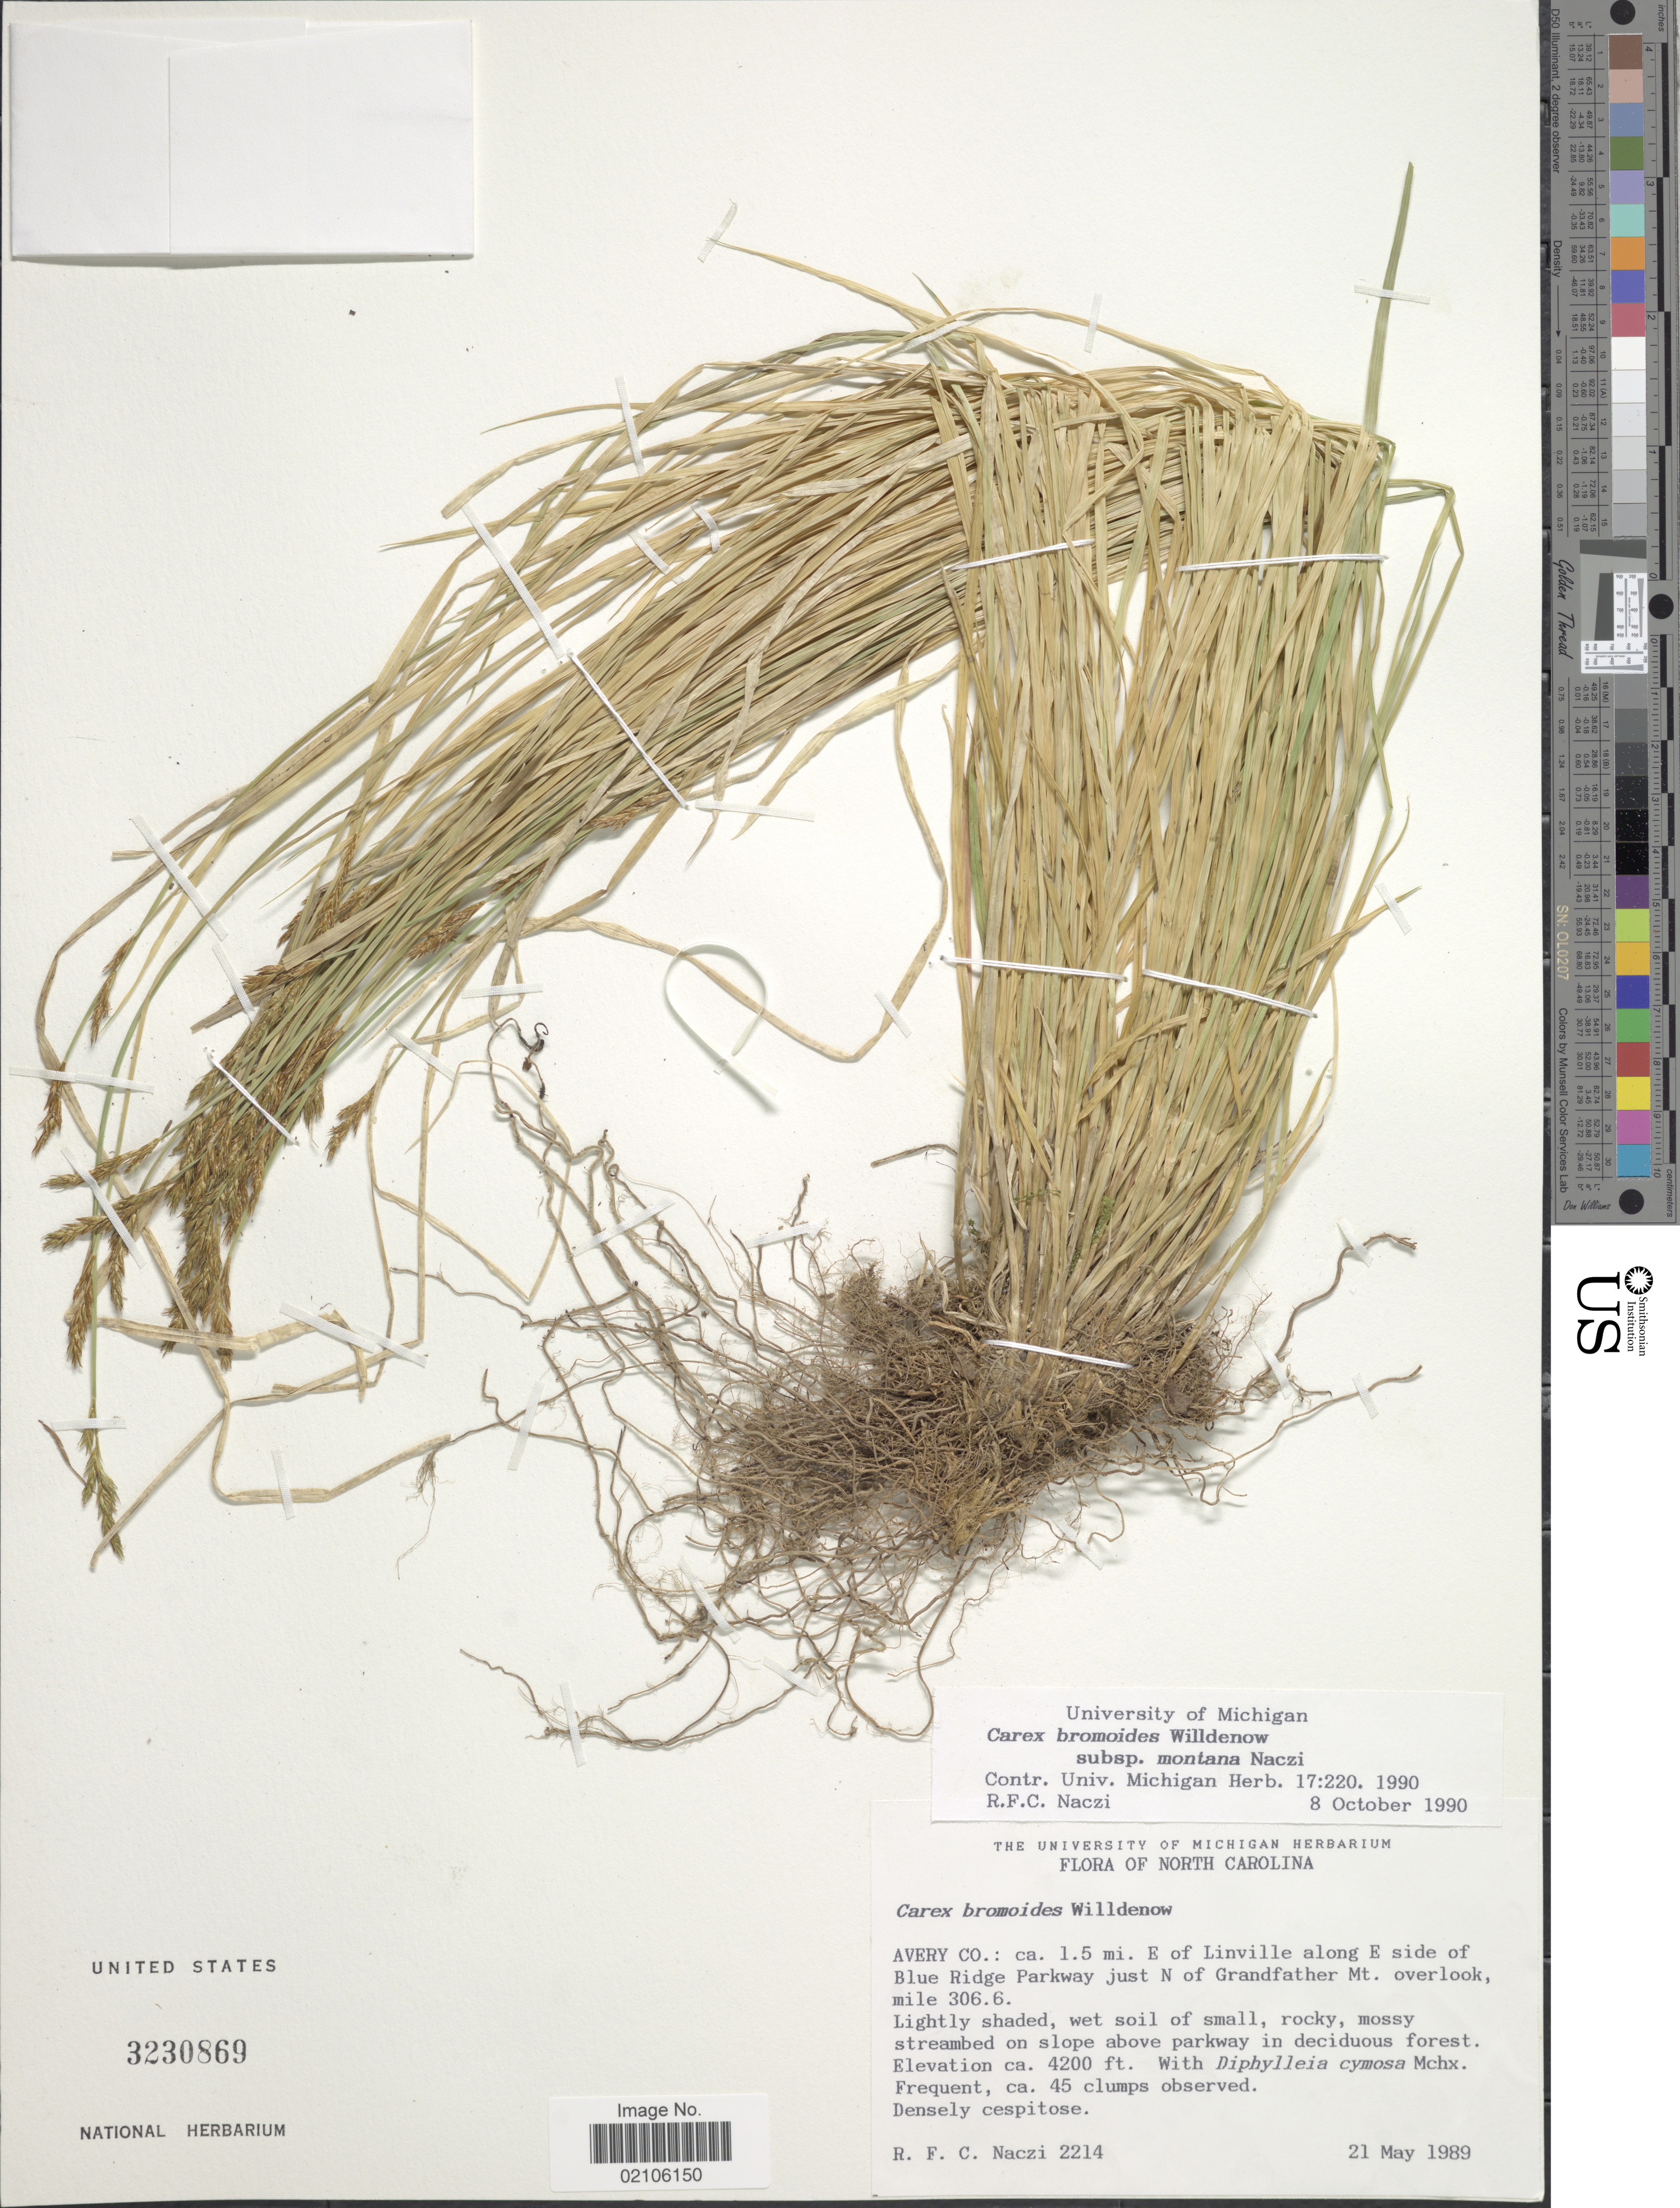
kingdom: Plantae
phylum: Tracheophyta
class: Liliopsida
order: Poales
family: Cyperaceae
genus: Carex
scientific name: Carex bromoides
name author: Willd.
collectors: R. F. C. Naczi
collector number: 2214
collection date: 1989-05-21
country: United States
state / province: North Carolina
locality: Avery Co: ca. 1.5 mi E of Linville along E side of Blue Ridge Parkway just N of Grandfather Mt overlook, mile 306.6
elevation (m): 1280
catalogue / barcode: US 3230869